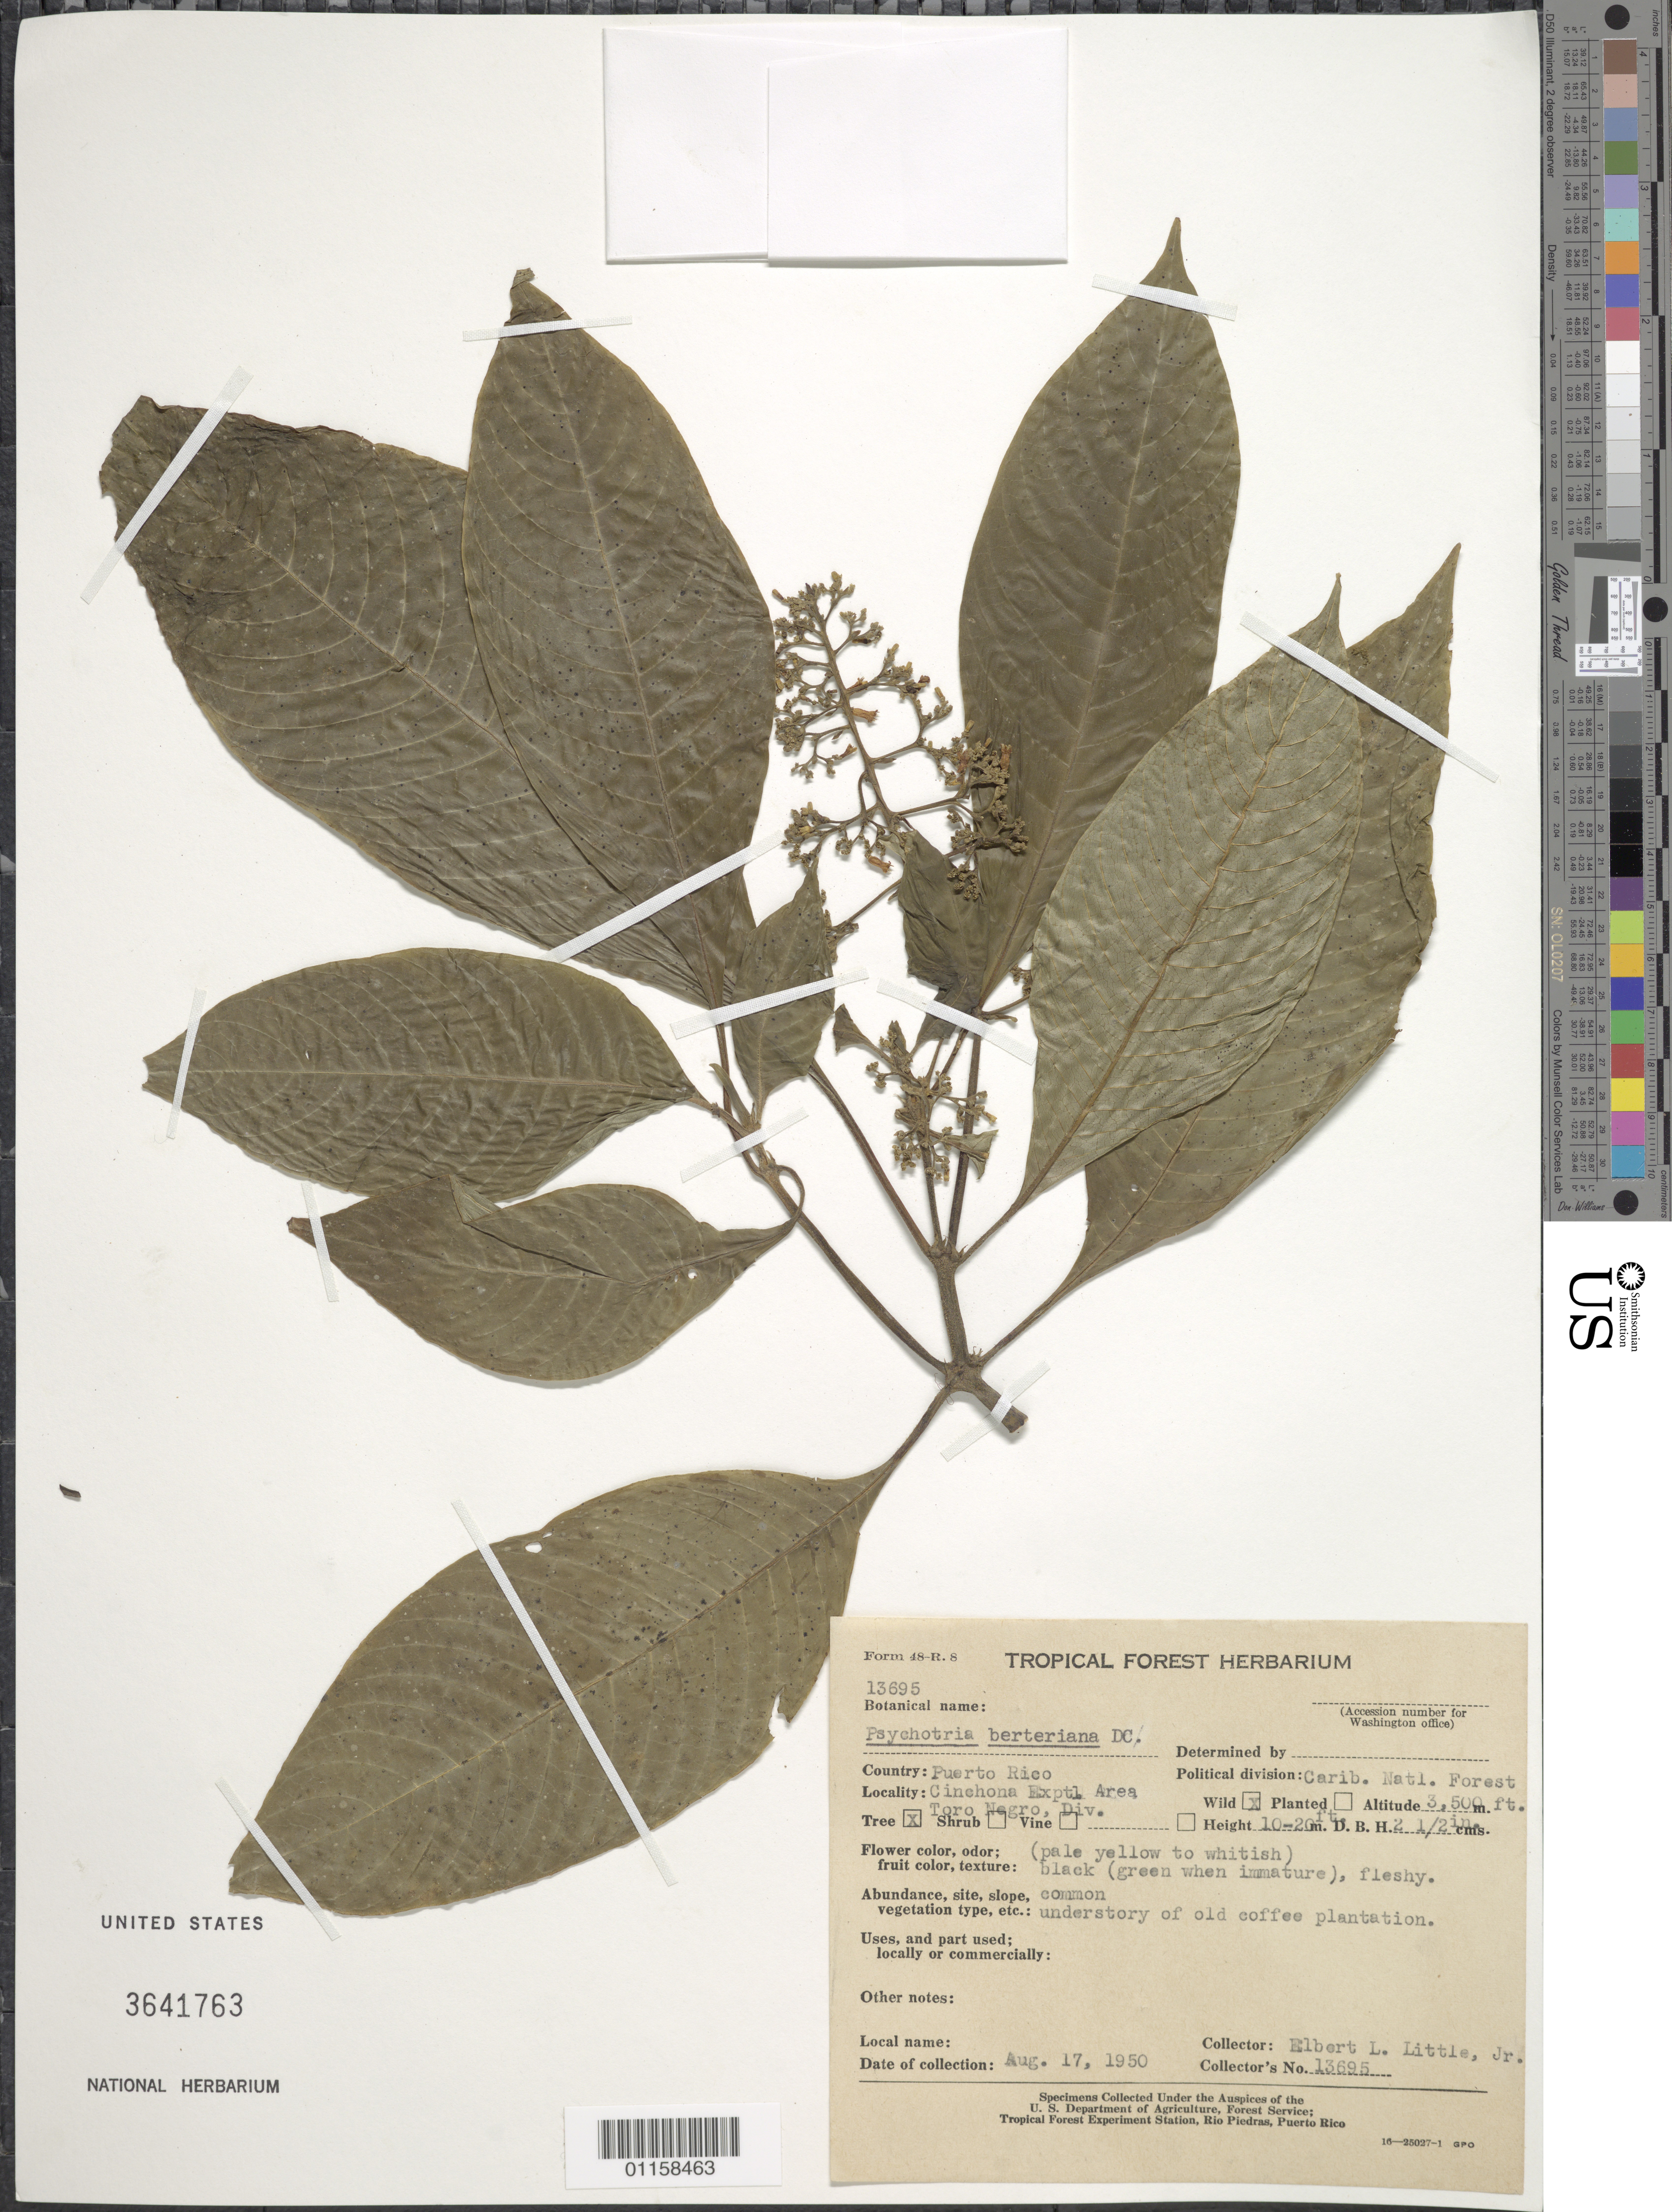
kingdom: Plantae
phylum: Tracheophyta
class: Magnoliopsida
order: Gentianales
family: Rubiaceae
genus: Psychotria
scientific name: Psychotria berteroana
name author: DC.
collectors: E. L. Little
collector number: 13695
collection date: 1950-08-17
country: Puerto Rico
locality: Carib. Natl. Forest, Cinchona Experimental Area, Toro Negro Division.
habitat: Common understory tree of old coffee plantation.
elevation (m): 1067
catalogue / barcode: US 3641763